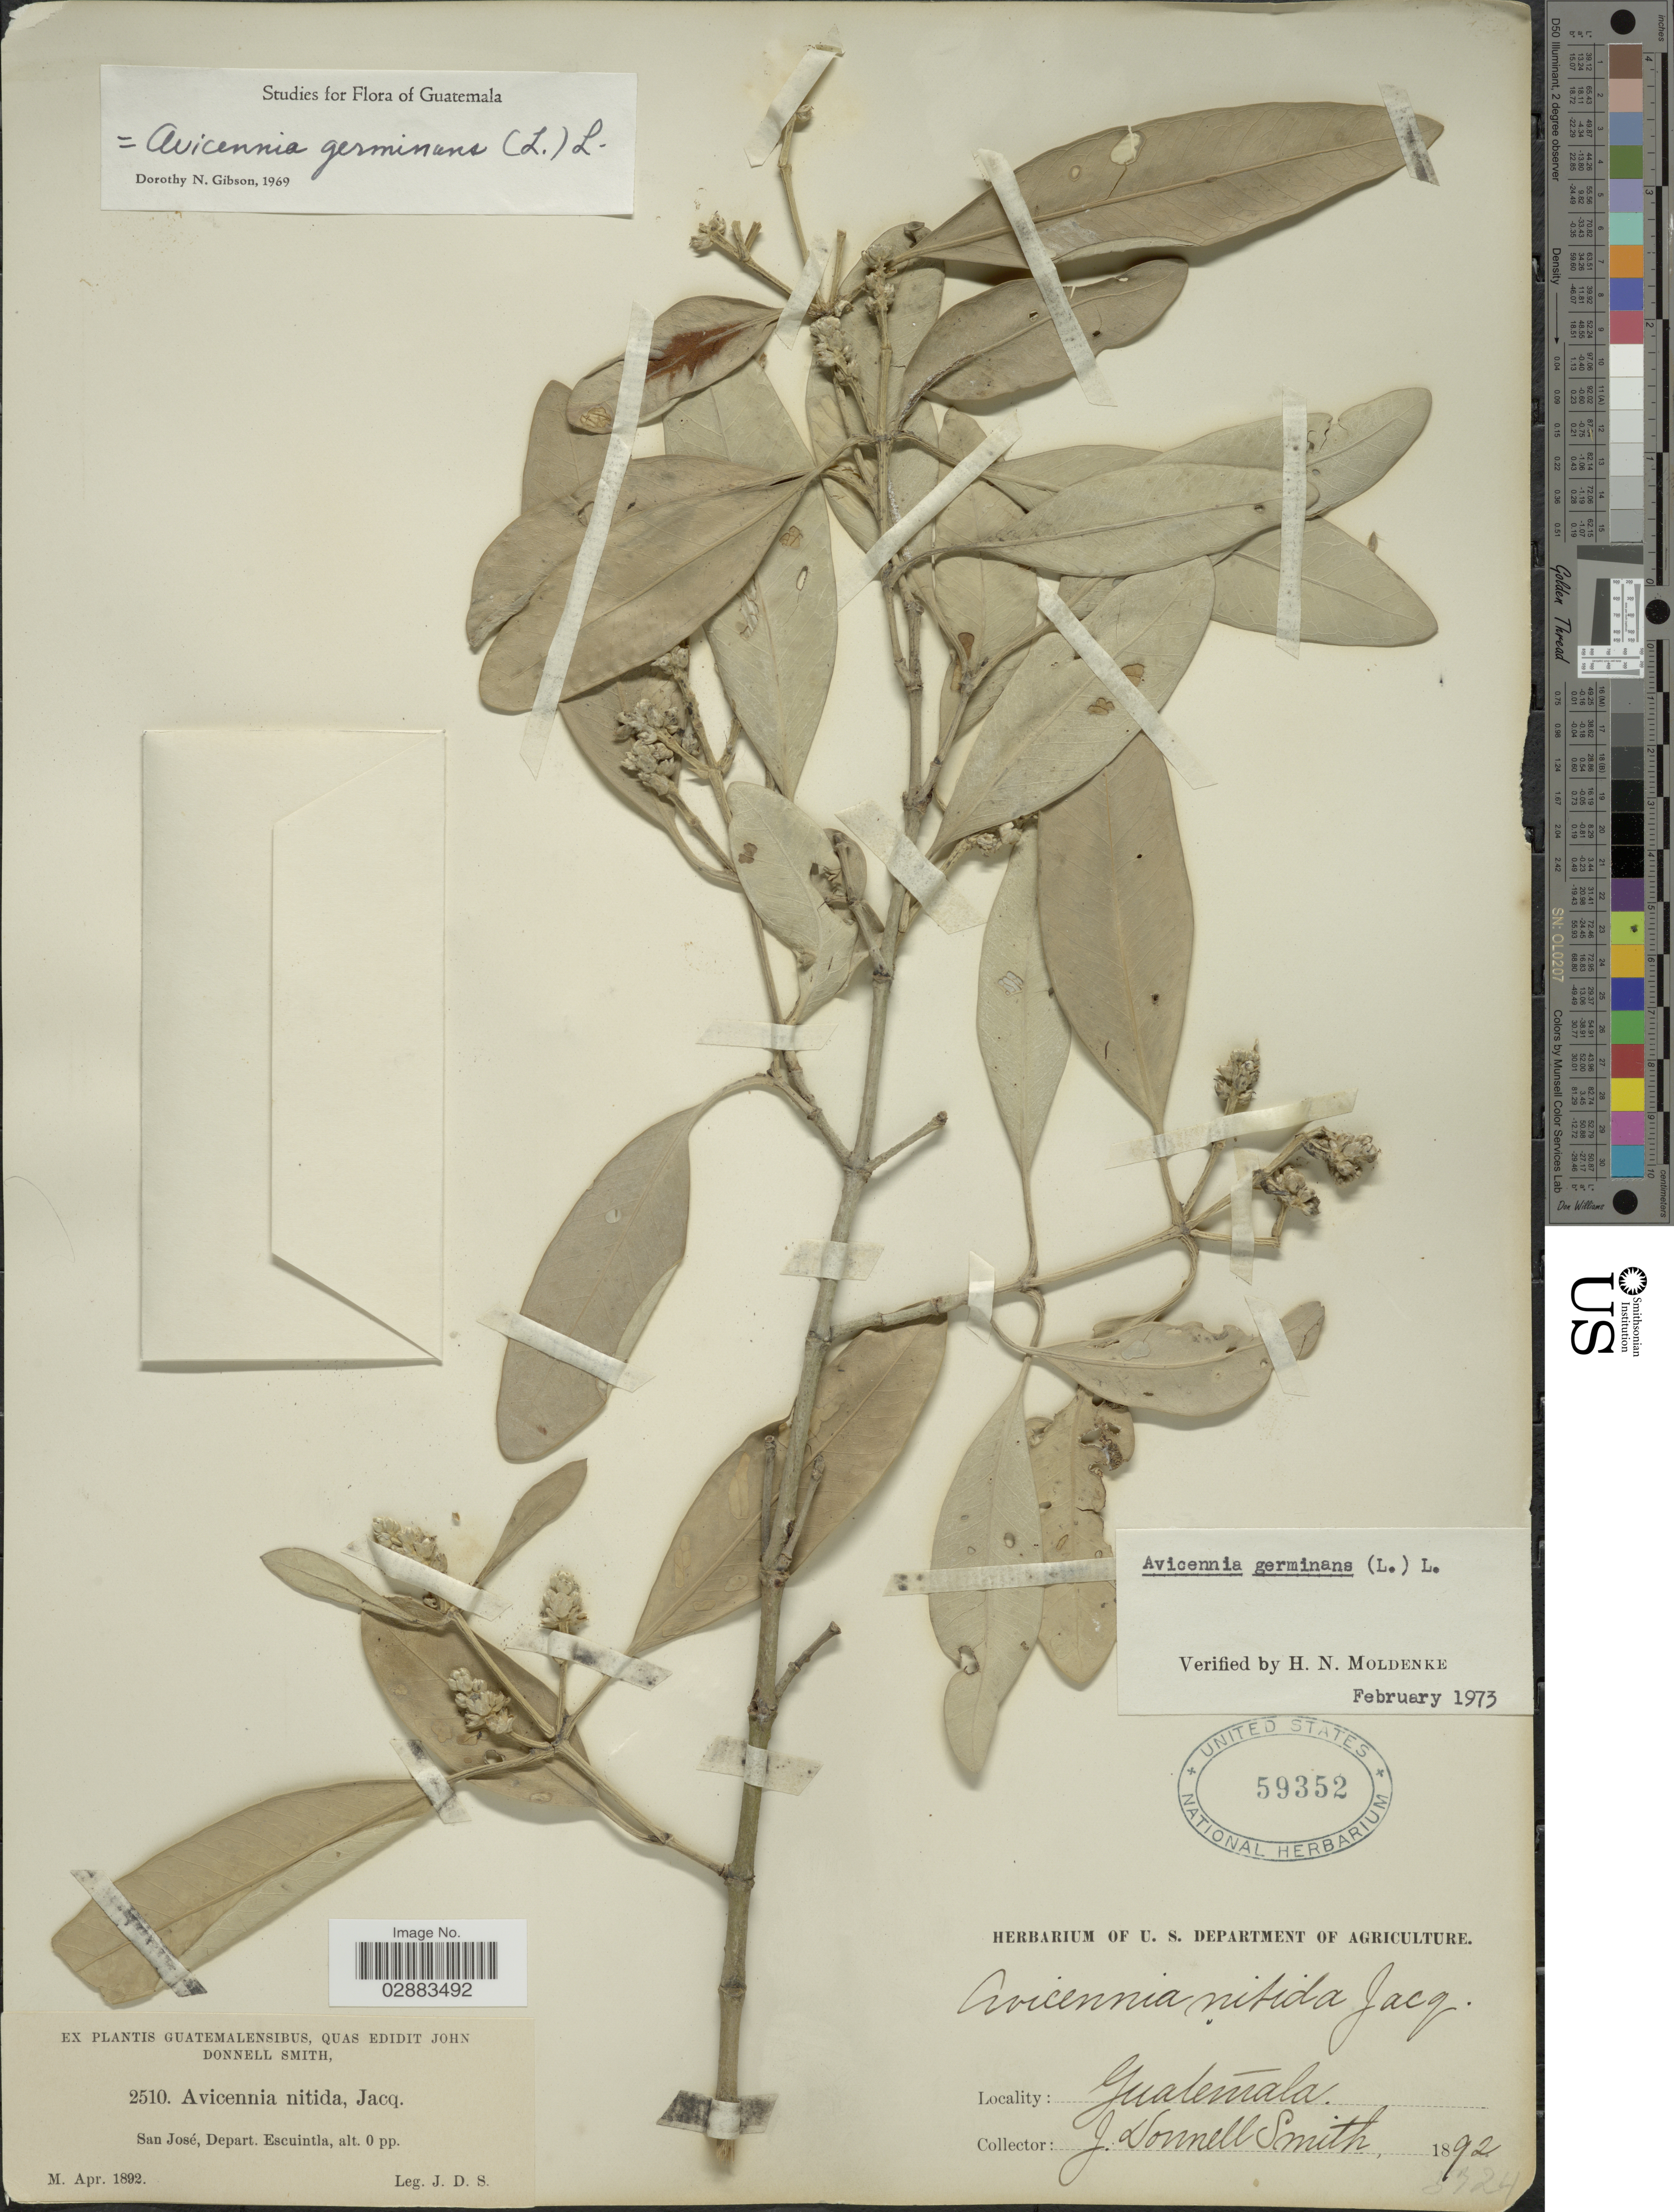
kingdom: Plantae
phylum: Tracheophyta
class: Magnoliopsida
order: Lamiales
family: Acanthaceae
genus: Avicennia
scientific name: Avicennia germinans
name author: (L.) L.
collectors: J. Donnell Smith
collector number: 2510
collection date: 1892-04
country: Guatemala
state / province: Escuintla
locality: San José, Depart. Escuintla.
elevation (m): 0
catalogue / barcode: US 59352